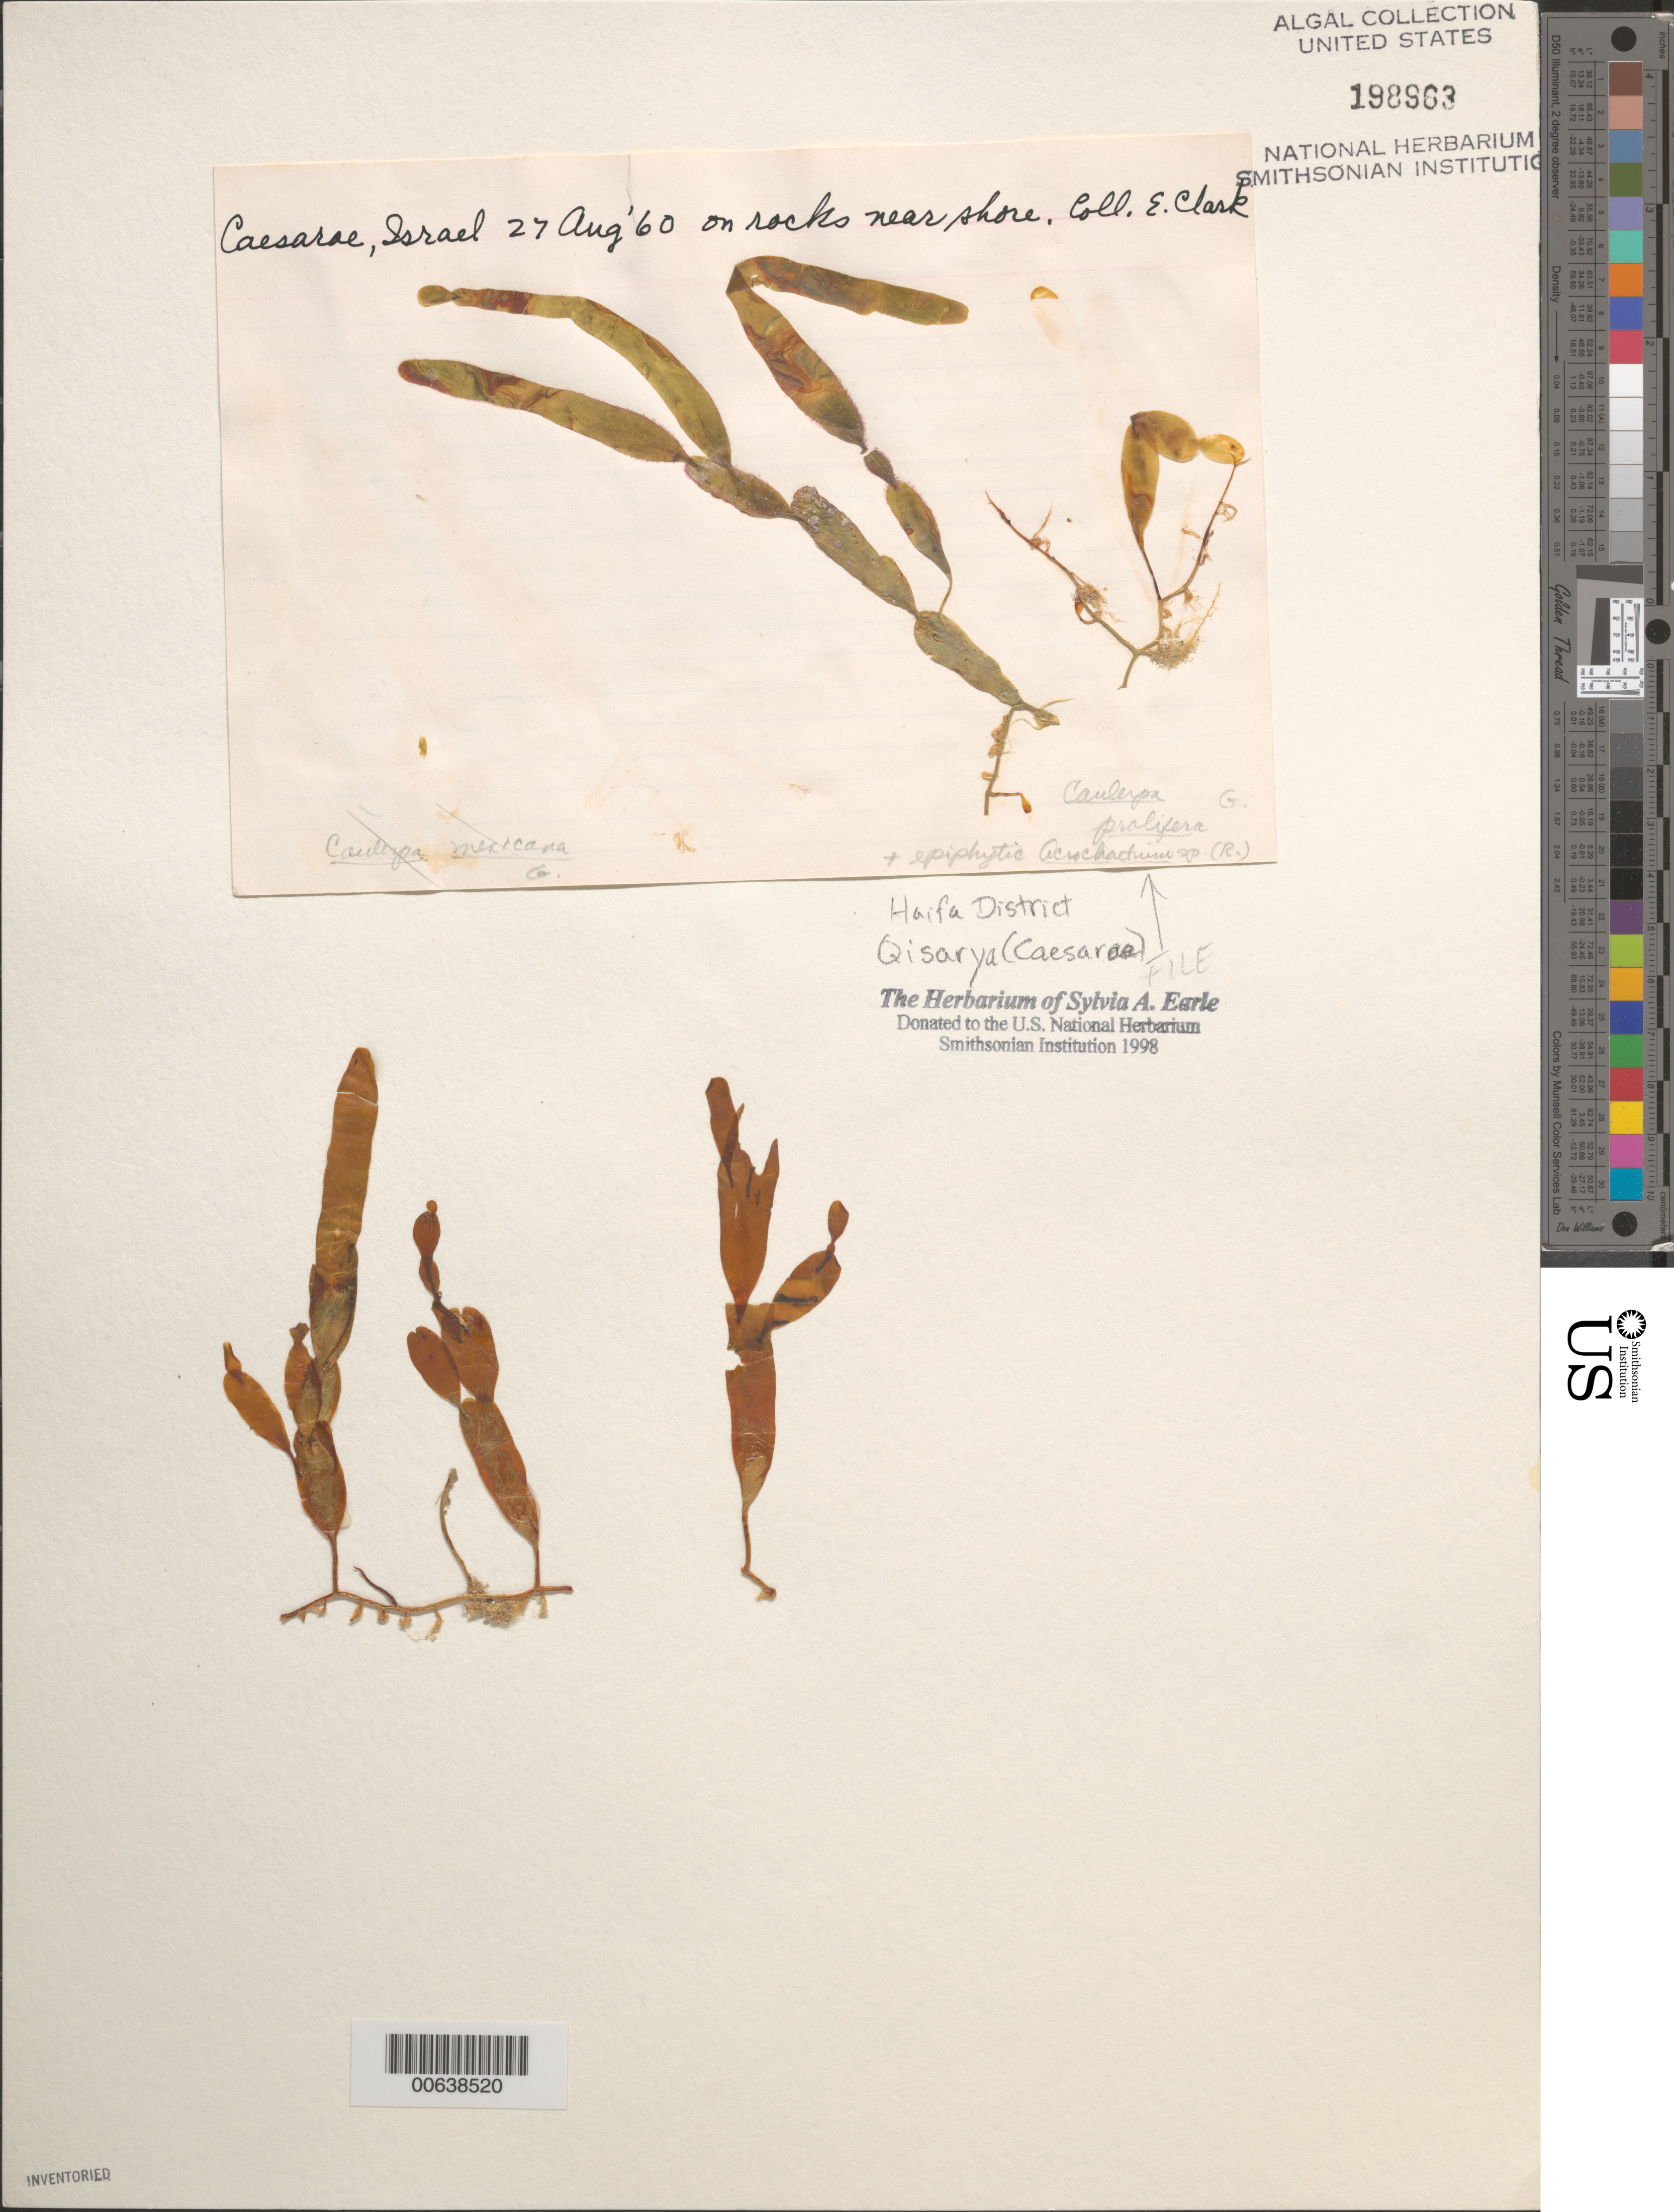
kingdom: Plantae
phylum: Chlorophyta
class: Ulvophyceae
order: Bryopsidales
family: Caulerpaceae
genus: Caulerpa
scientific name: Caulerpa prolifera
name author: (Forssk.) J.V.Lamouroux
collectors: E. Clark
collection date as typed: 27 Aug 1960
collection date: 1960-08-27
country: Israel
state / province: Haifa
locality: Qisarya (Caesarea)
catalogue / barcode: US 198963